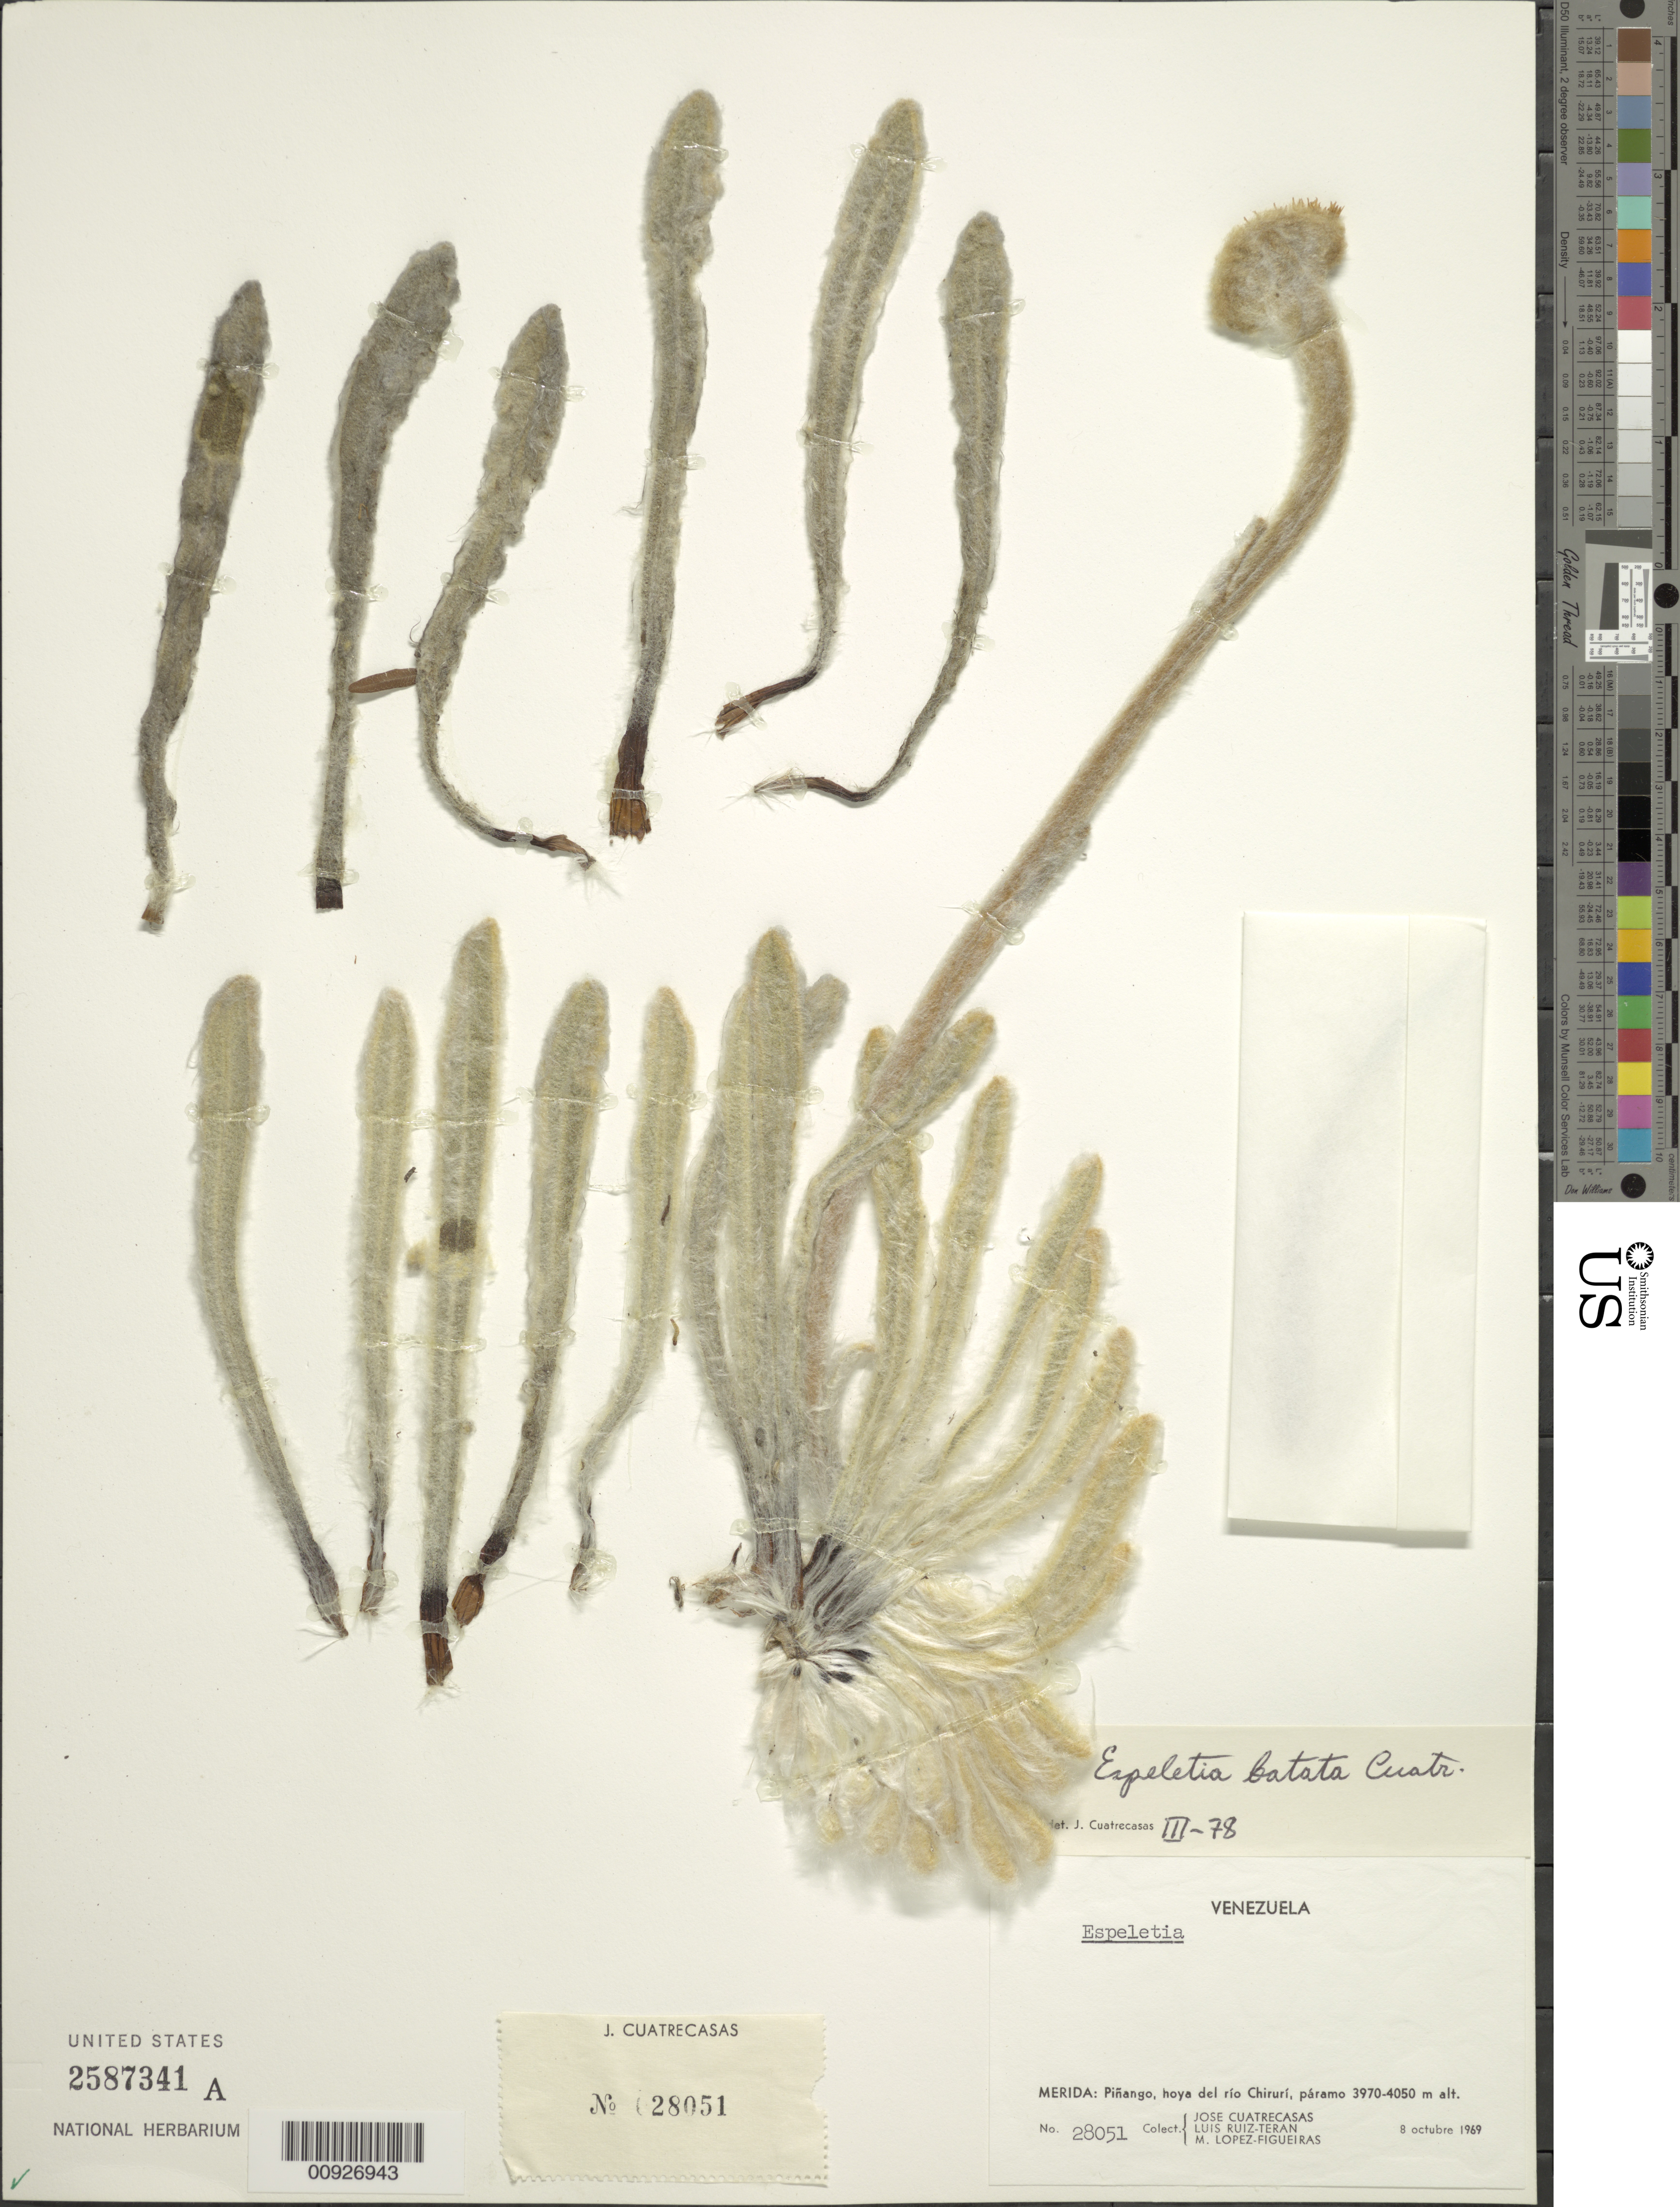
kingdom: Plantae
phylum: Tracheophyta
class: Magnoliopsida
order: Asterales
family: Asteraceae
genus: Espeletia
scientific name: Espeletia batata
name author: Cuatrec.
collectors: J. Cuatrecasas, L. E. Ruíz-Terán & M. López Figueiras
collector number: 28051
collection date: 1969-10-12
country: Venezuela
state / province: Mérida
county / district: Miranda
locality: Hoya del río Chirurí, páramo.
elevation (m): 3970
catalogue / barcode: US 2587341A